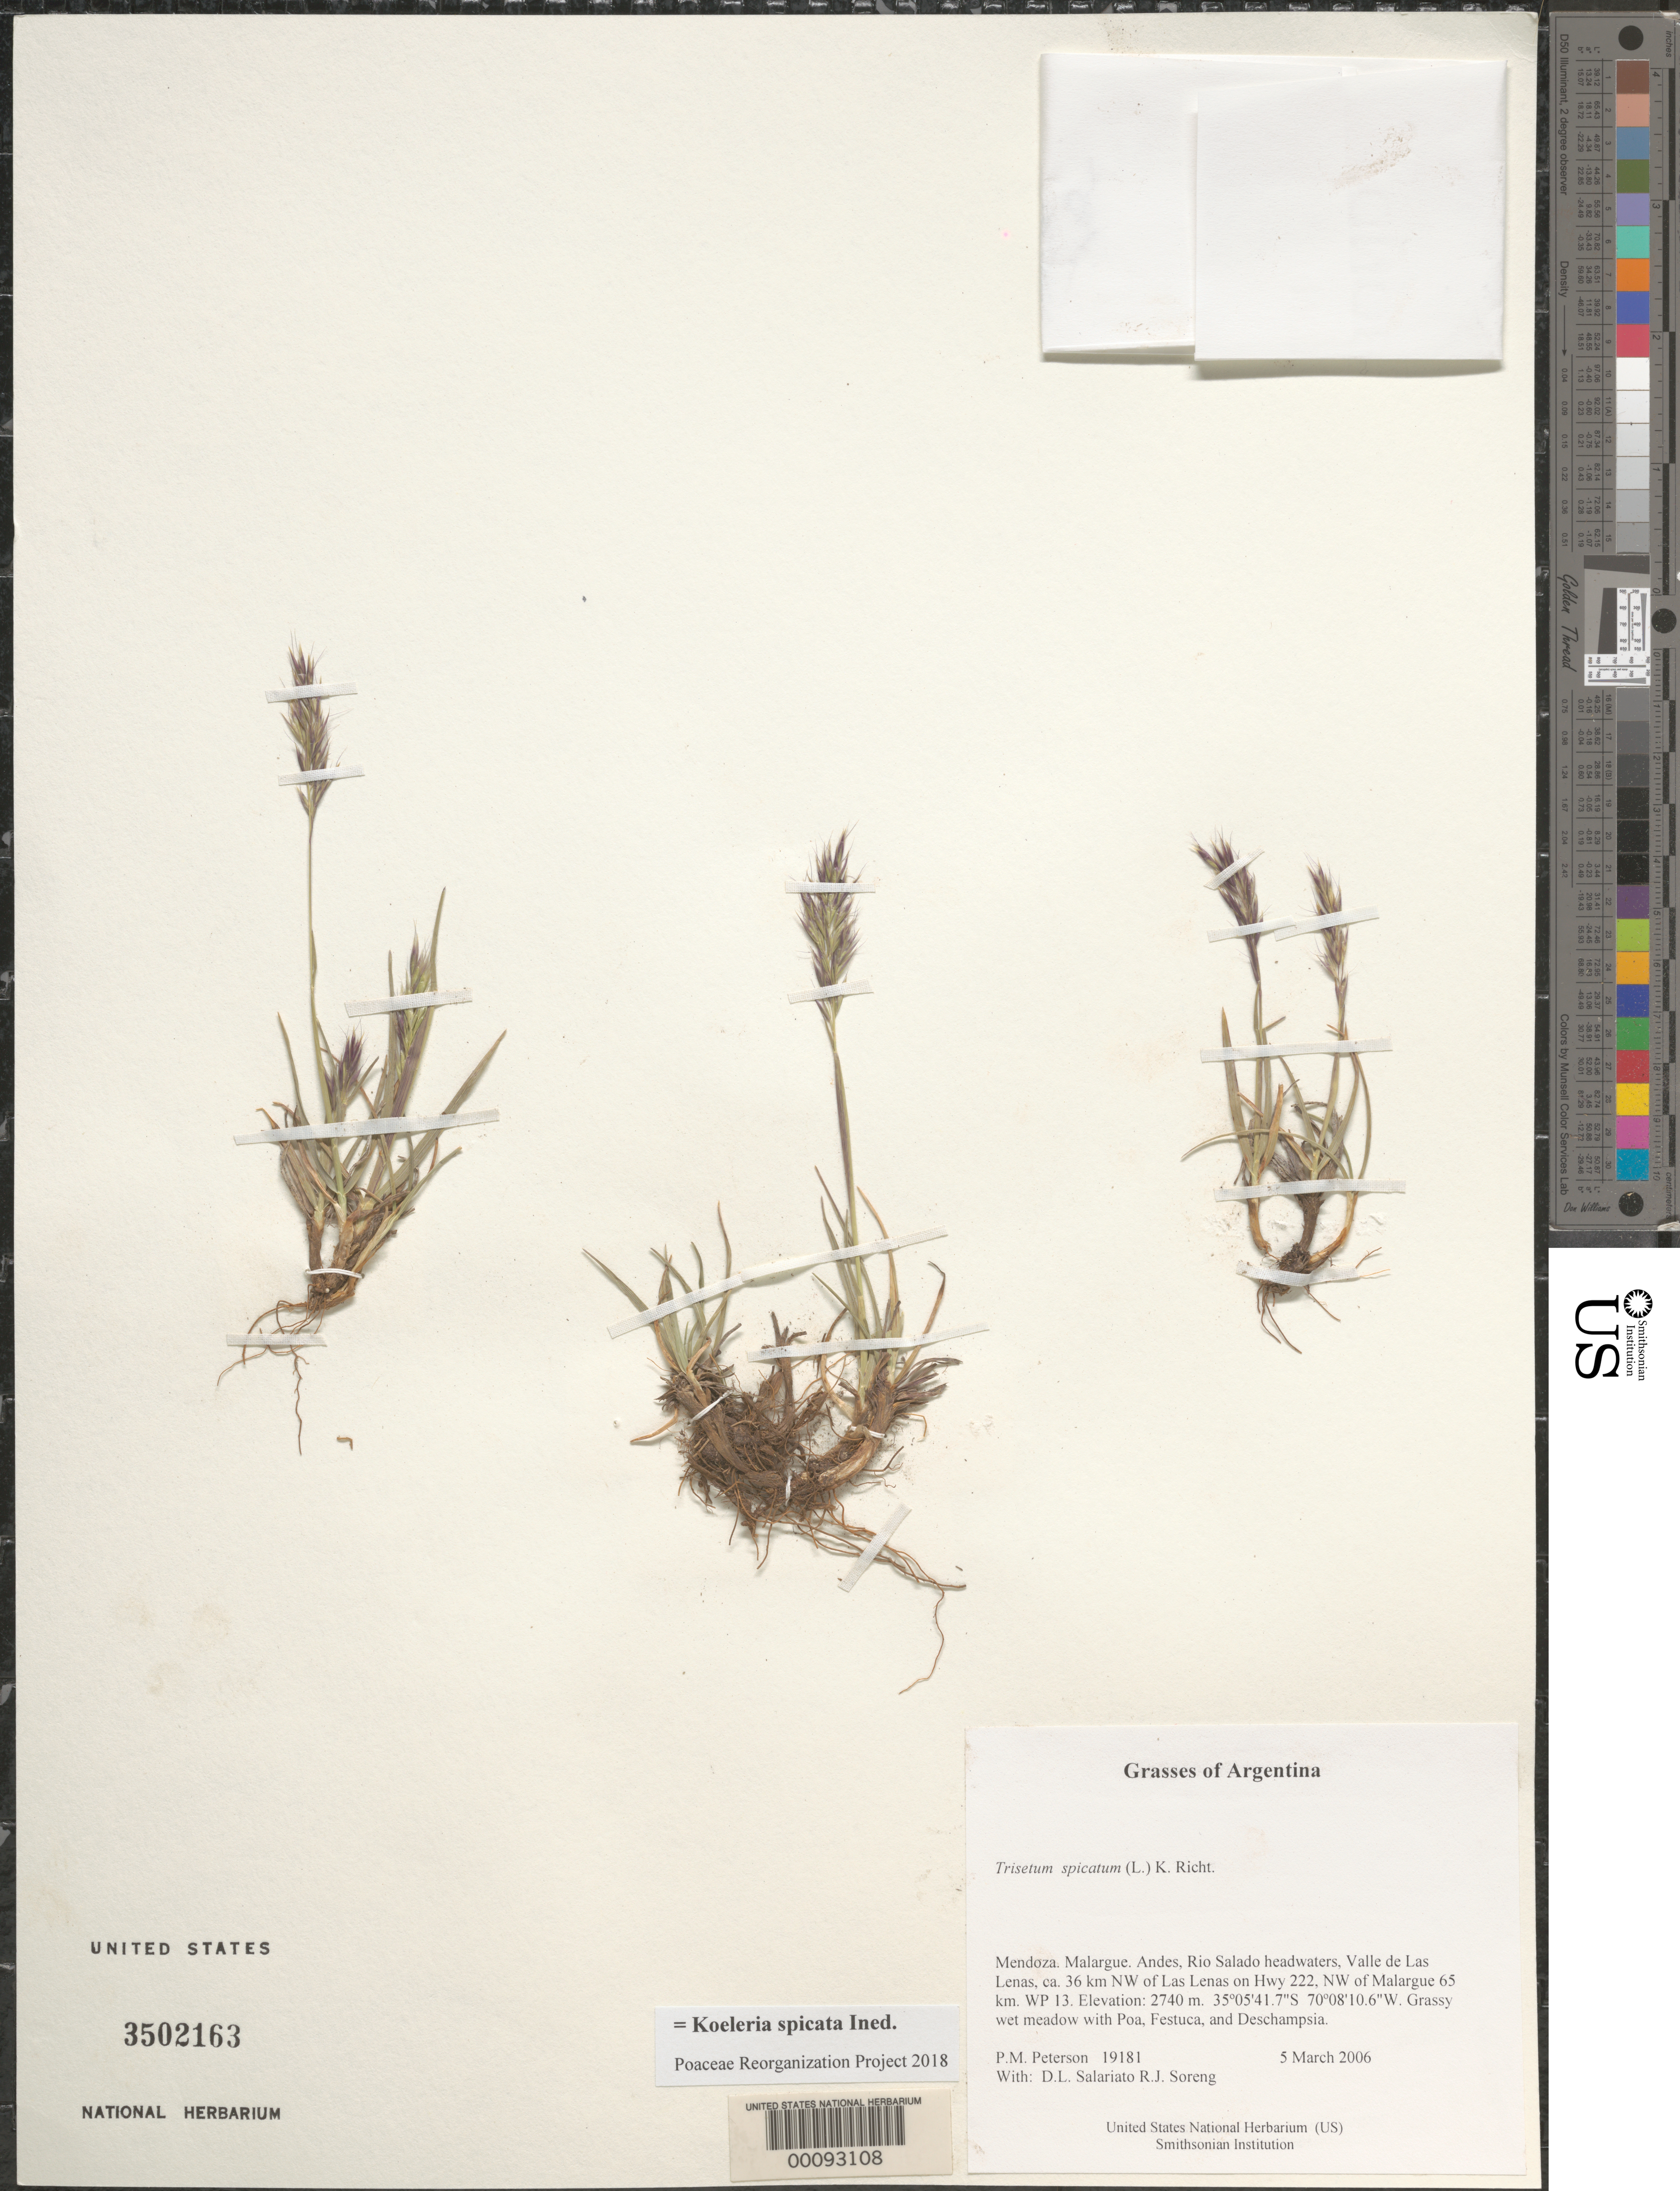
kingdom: Plantae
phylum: Tracheophyta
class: Liliopsida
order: Poales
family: Poaceae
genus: Koeleria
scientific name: Koeleria spicata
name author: (L.) Barberá et al.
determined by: Poaceae Reorganization Project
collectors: P. M. Peterson, R. J. Soreng, D. Salariato & A. Panizza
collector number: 19181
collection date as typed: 05 Mar 2006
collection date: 2006-03-05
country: Argentina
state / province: Mendoza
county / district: Malargue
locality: Andes, Rio Salado headwaters, Valle de Las Lenas, ca. 36 km NW of Las Lenas on Hwy 222, NW of Malargue 65 km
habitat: Grassy wet meadow with Poa, Festuca, and Deschampsia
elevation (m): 2740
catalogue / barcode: US 3502163